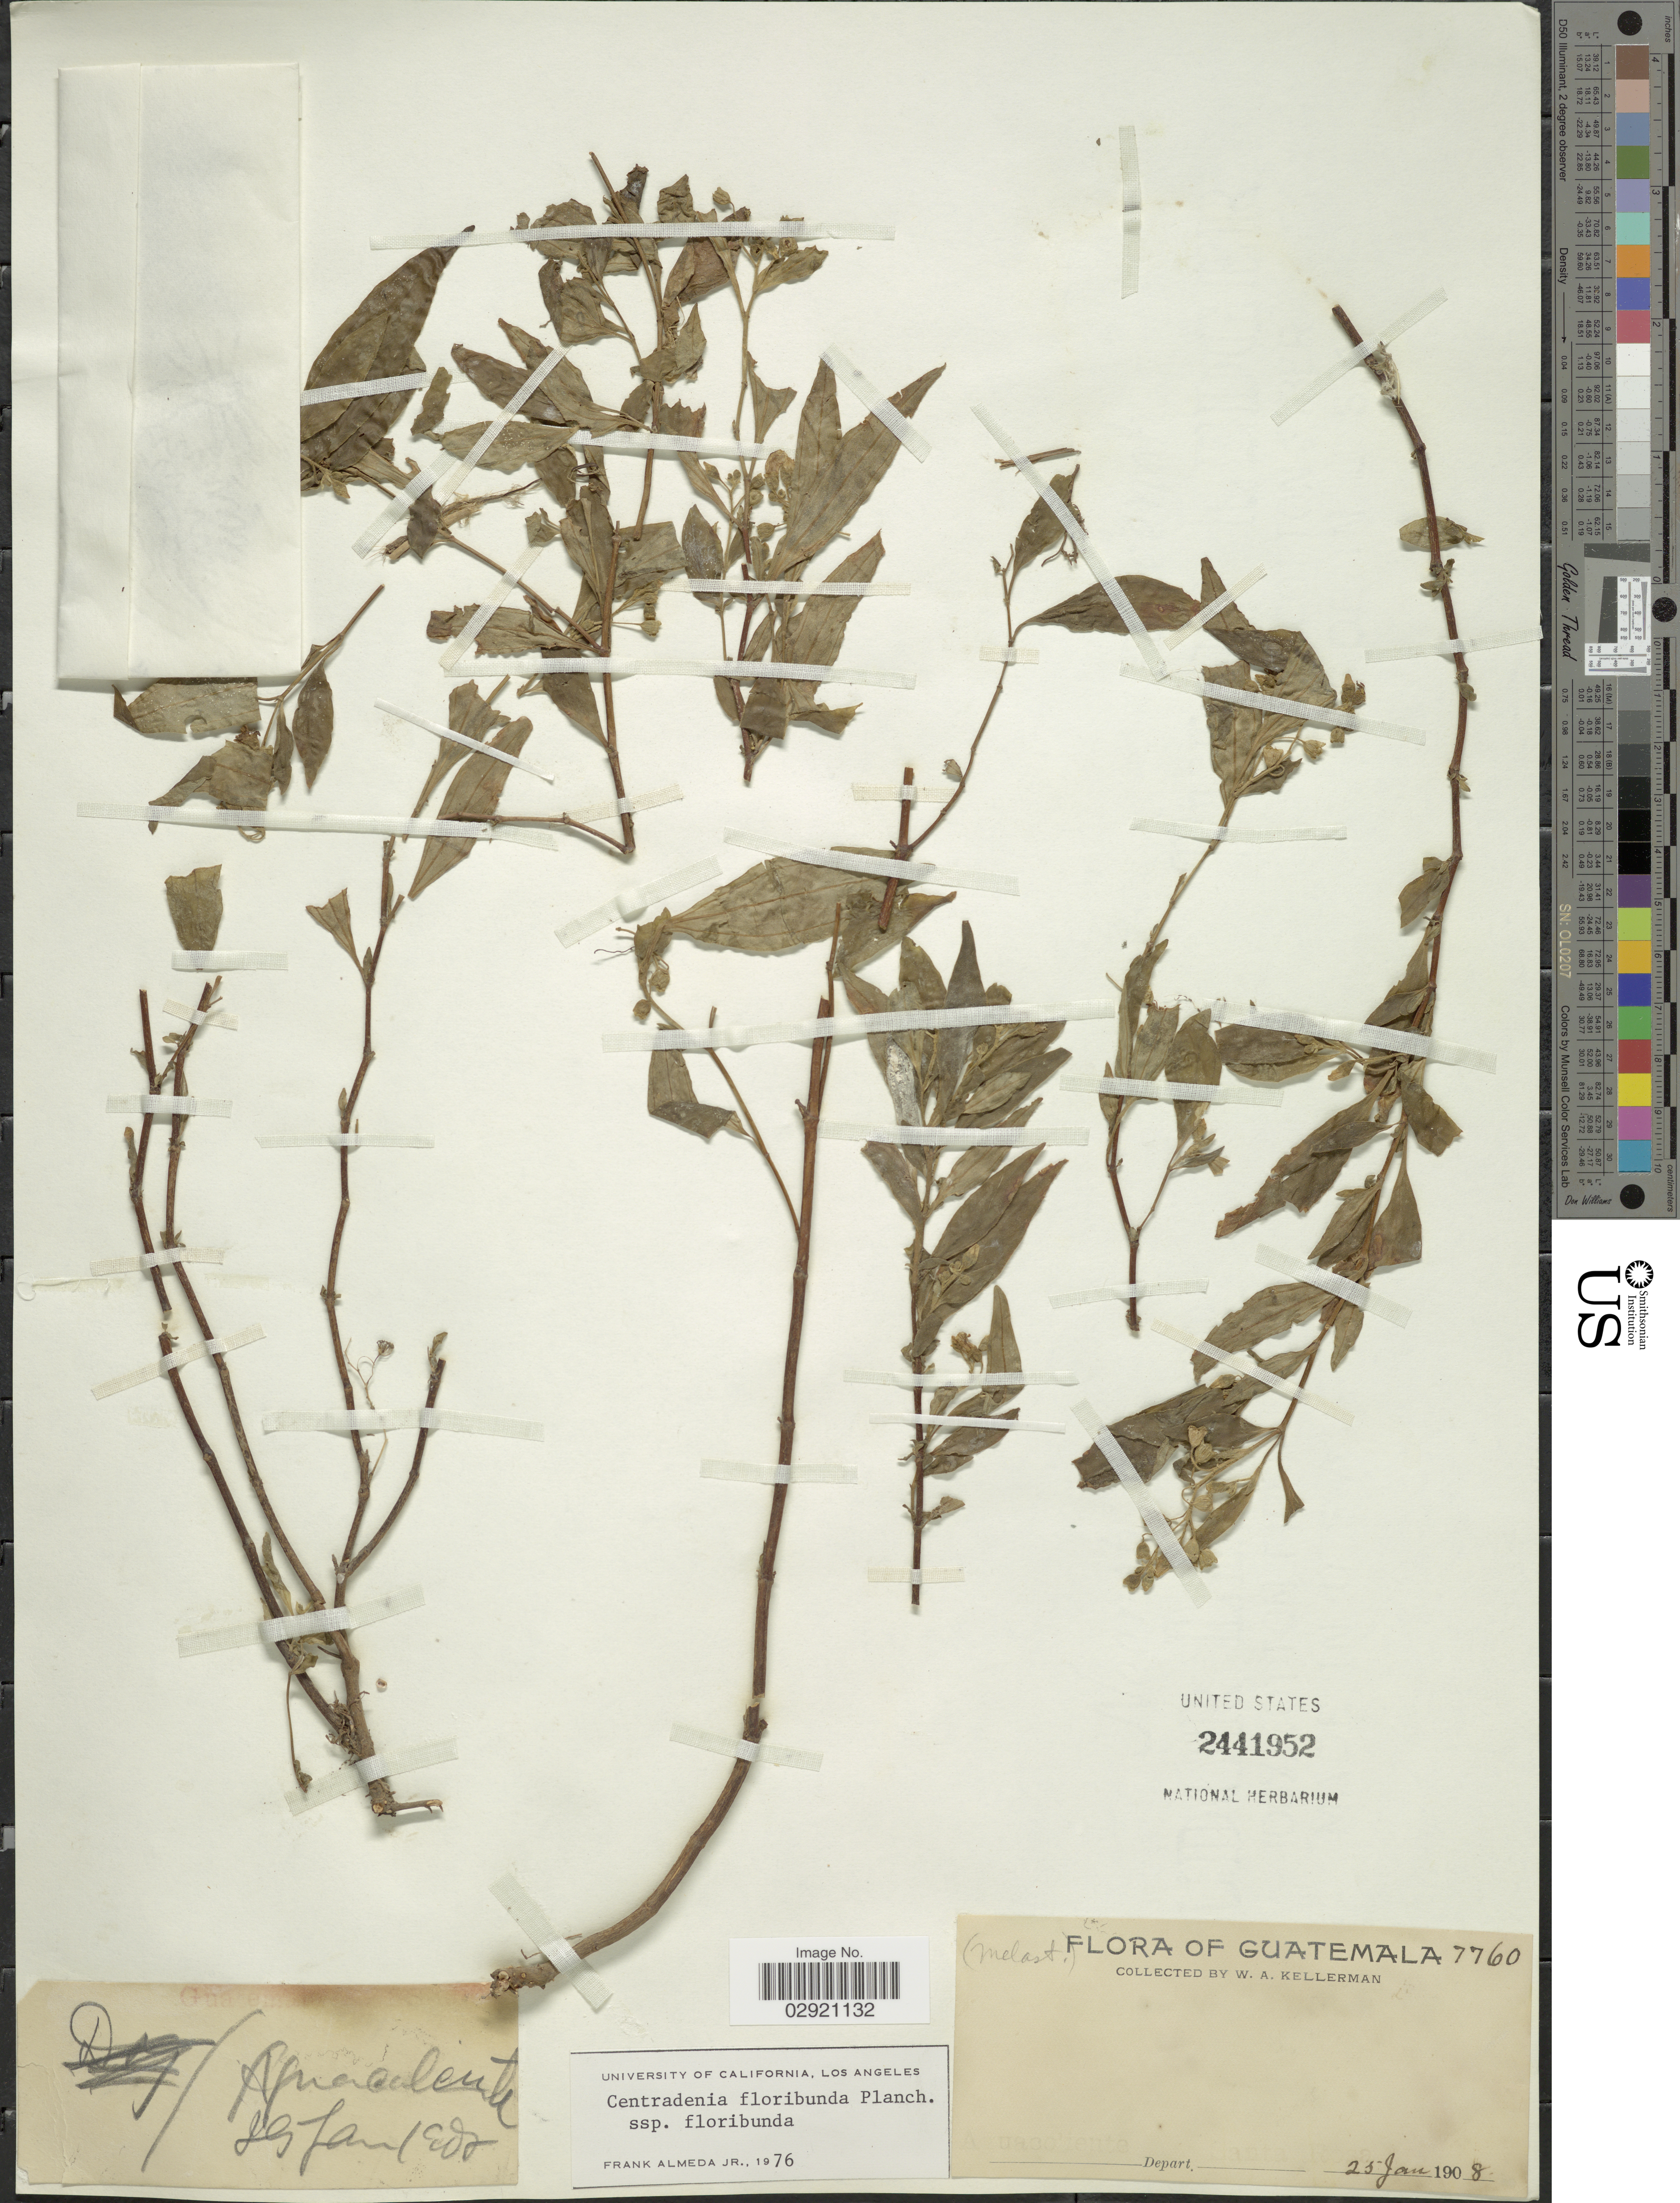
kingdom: Plantae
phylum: Tracheophyta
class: Magnoliopsida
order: Myrtales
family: Melastomataceae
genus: Centradenia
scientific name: Centradenia floribunda subsp. floribunda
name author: Planch.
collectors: W. Kellerman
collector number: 7760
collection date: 1908-01-25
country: Guatemala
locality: Aguacaliente.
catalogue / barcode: US 2441952